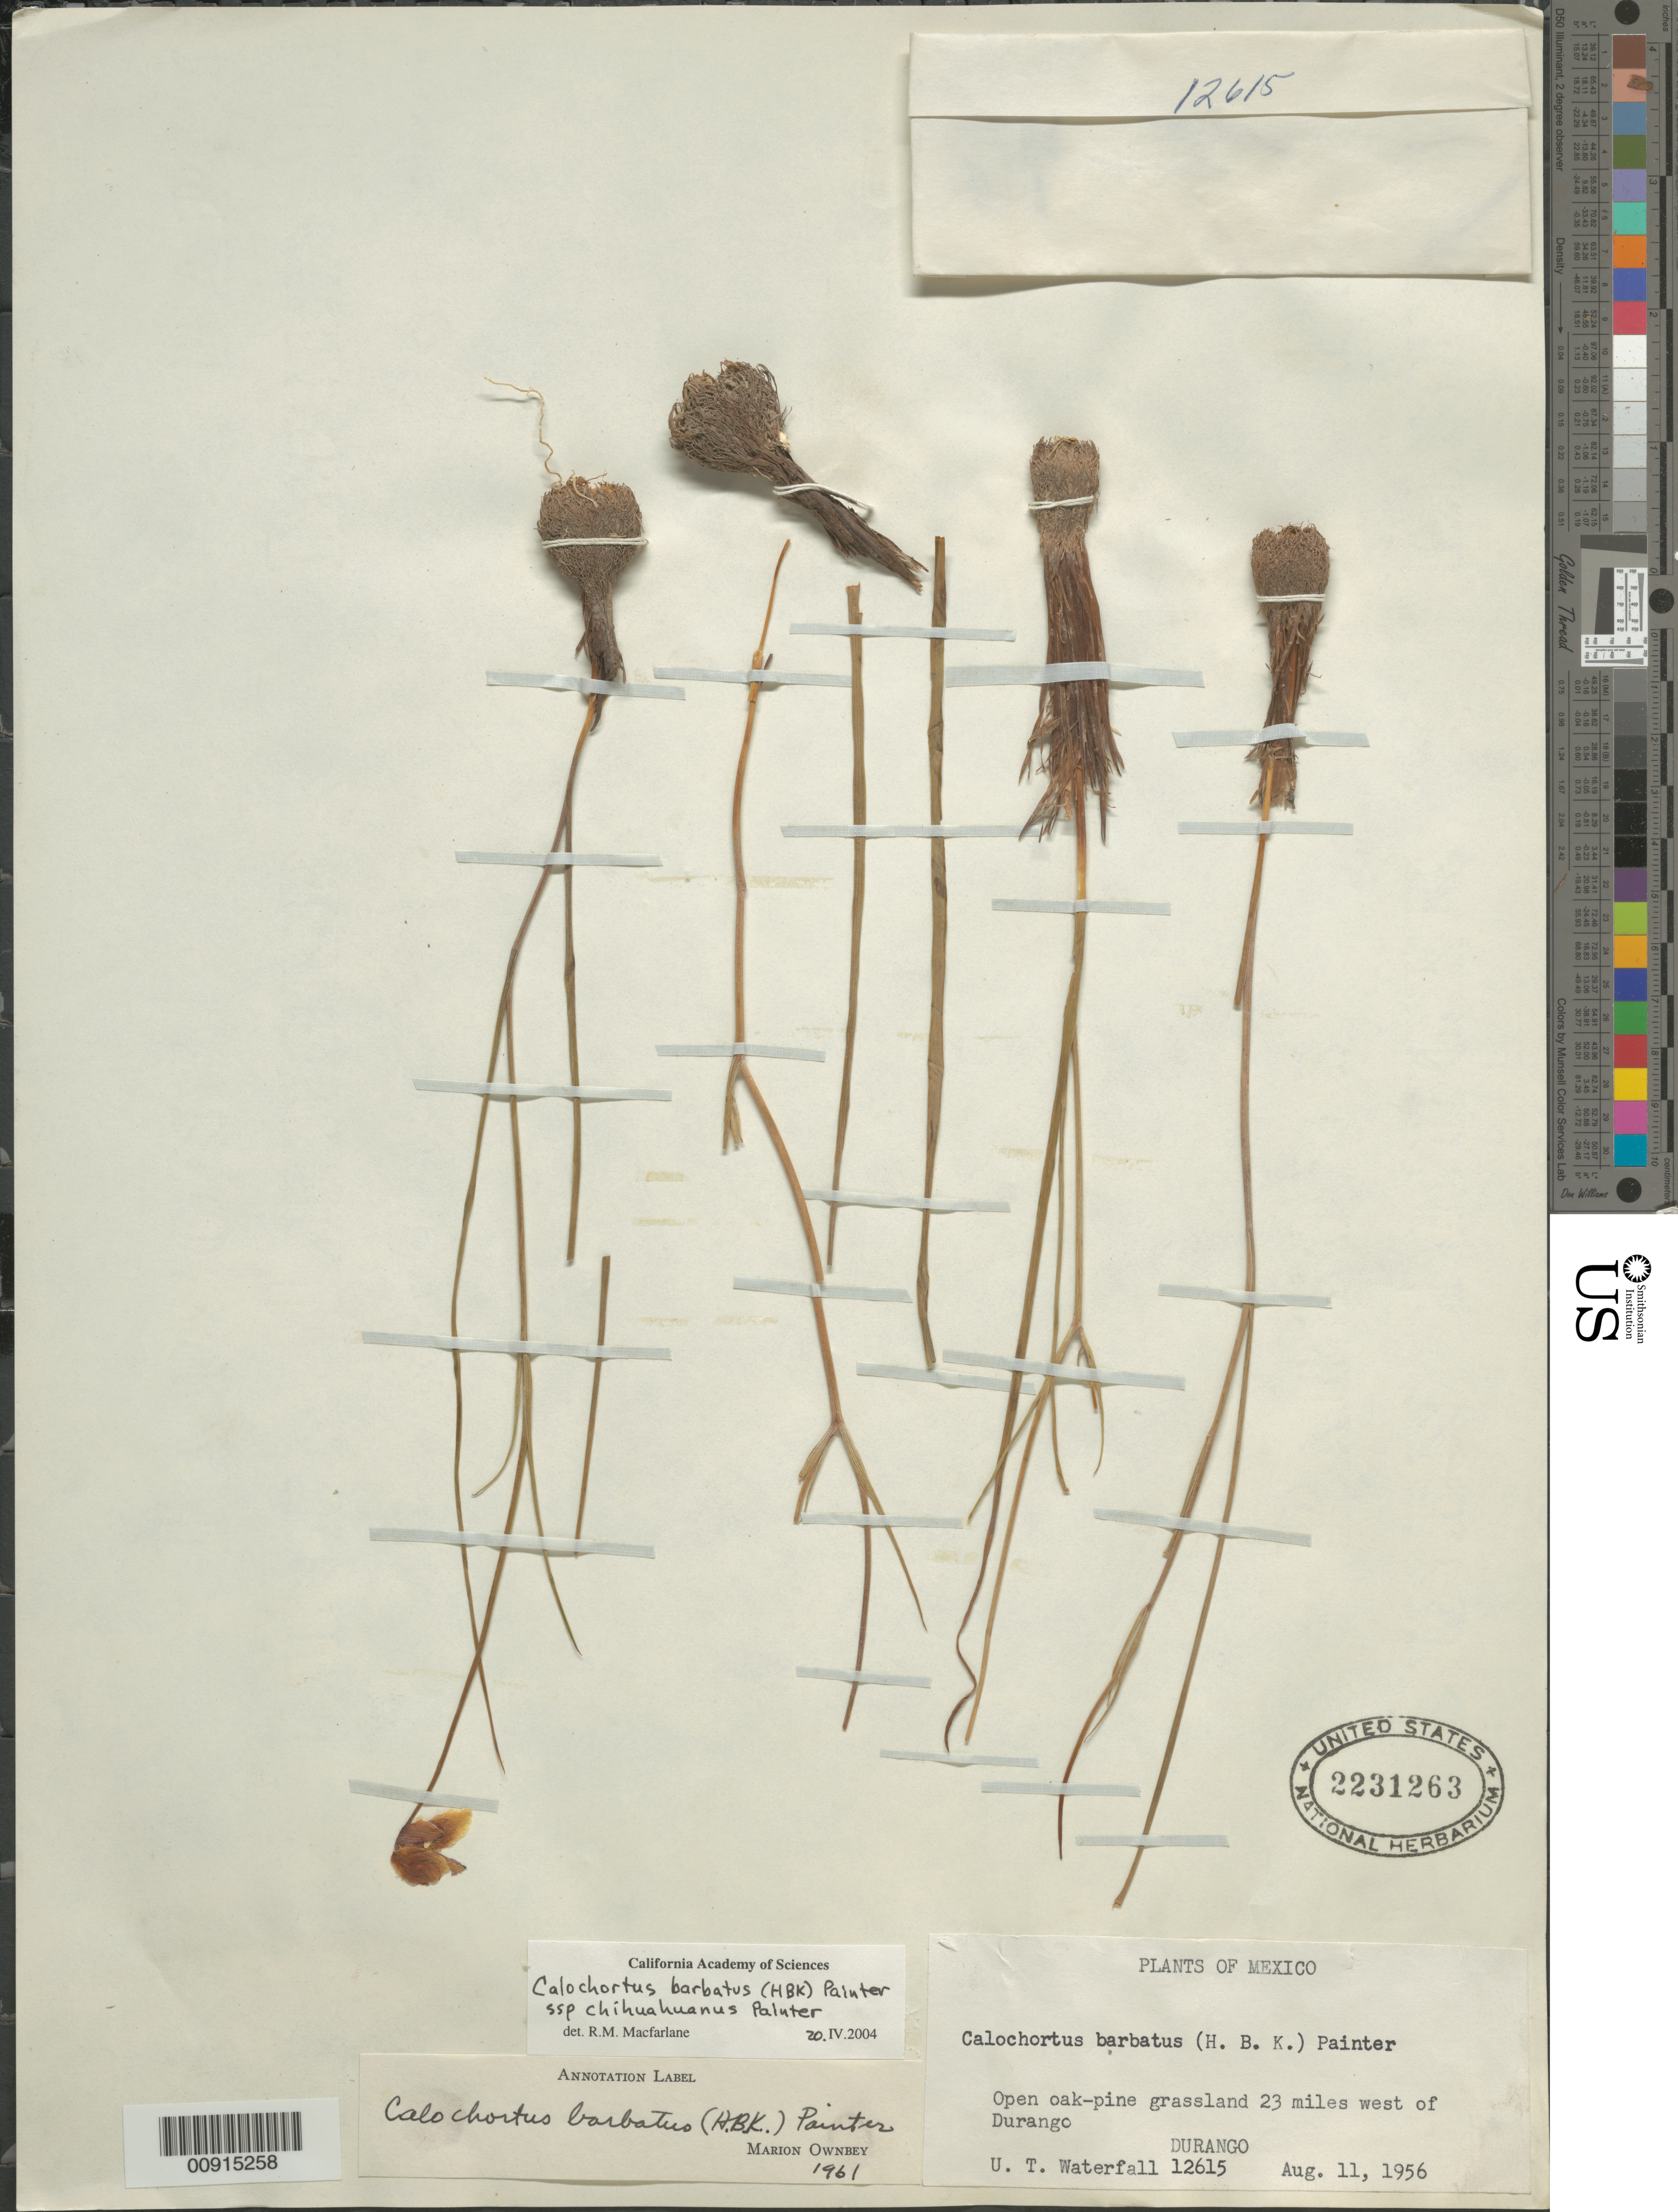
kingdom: Plantae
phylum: Tracheophyta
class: Liliopsida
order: Liliales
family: Liliaceae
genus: Calochortus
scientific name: Calochortus barbatus subsp. chihuahuanus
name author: J.H. Painter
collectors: U. T. Waterfall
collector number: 12615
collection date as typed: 11 Aug 1956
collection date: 1956-08-11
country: Mexico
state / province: Durango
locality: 23 miles west of Durango, Durango.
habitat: Open oak-pine grassland.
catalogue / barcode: US 2231263